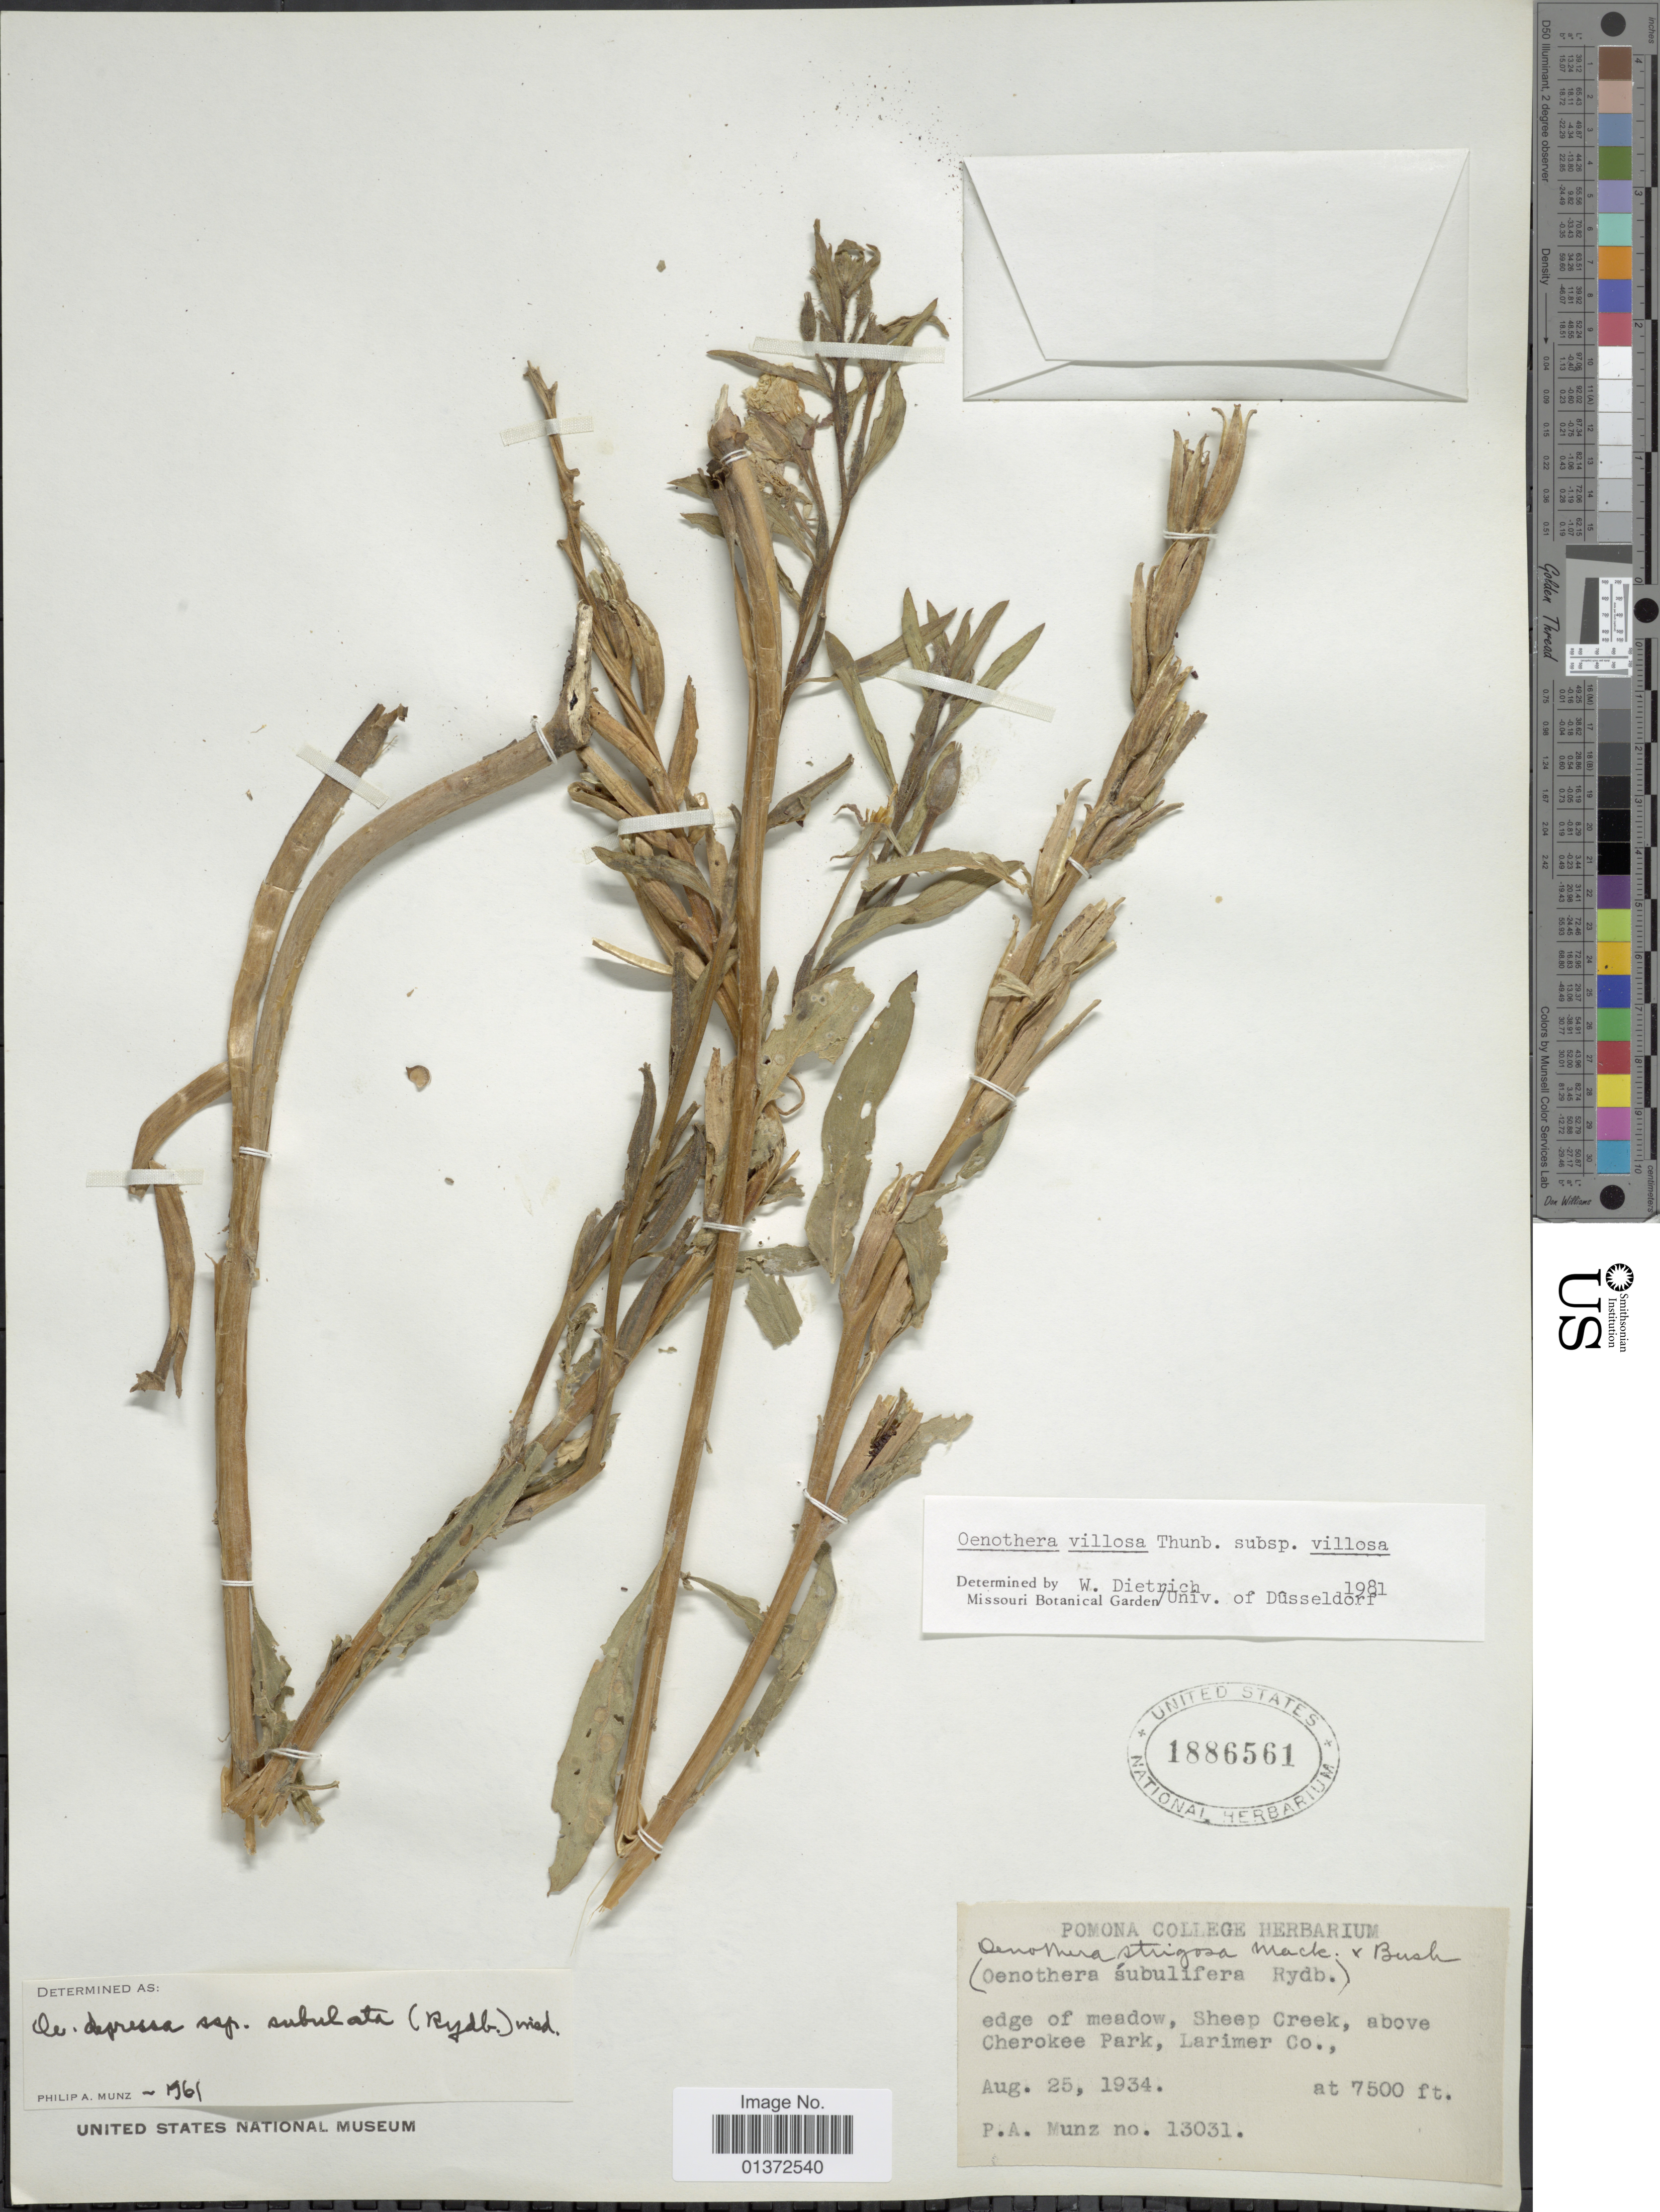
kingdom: Plantae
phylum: Tracheophyta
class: Magnoliopsida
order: Myrtales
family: Onagraceae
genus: Oenothera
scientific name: Oenothera villosa subsp. villosa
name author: Thunb.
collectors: P. A. Munz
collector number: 13031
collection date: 1934-08-25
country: United States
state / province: Colorado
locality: Sheep Creek, above Cherokee Park, Larimer Co.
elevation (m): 2286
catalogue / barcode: US 1886561